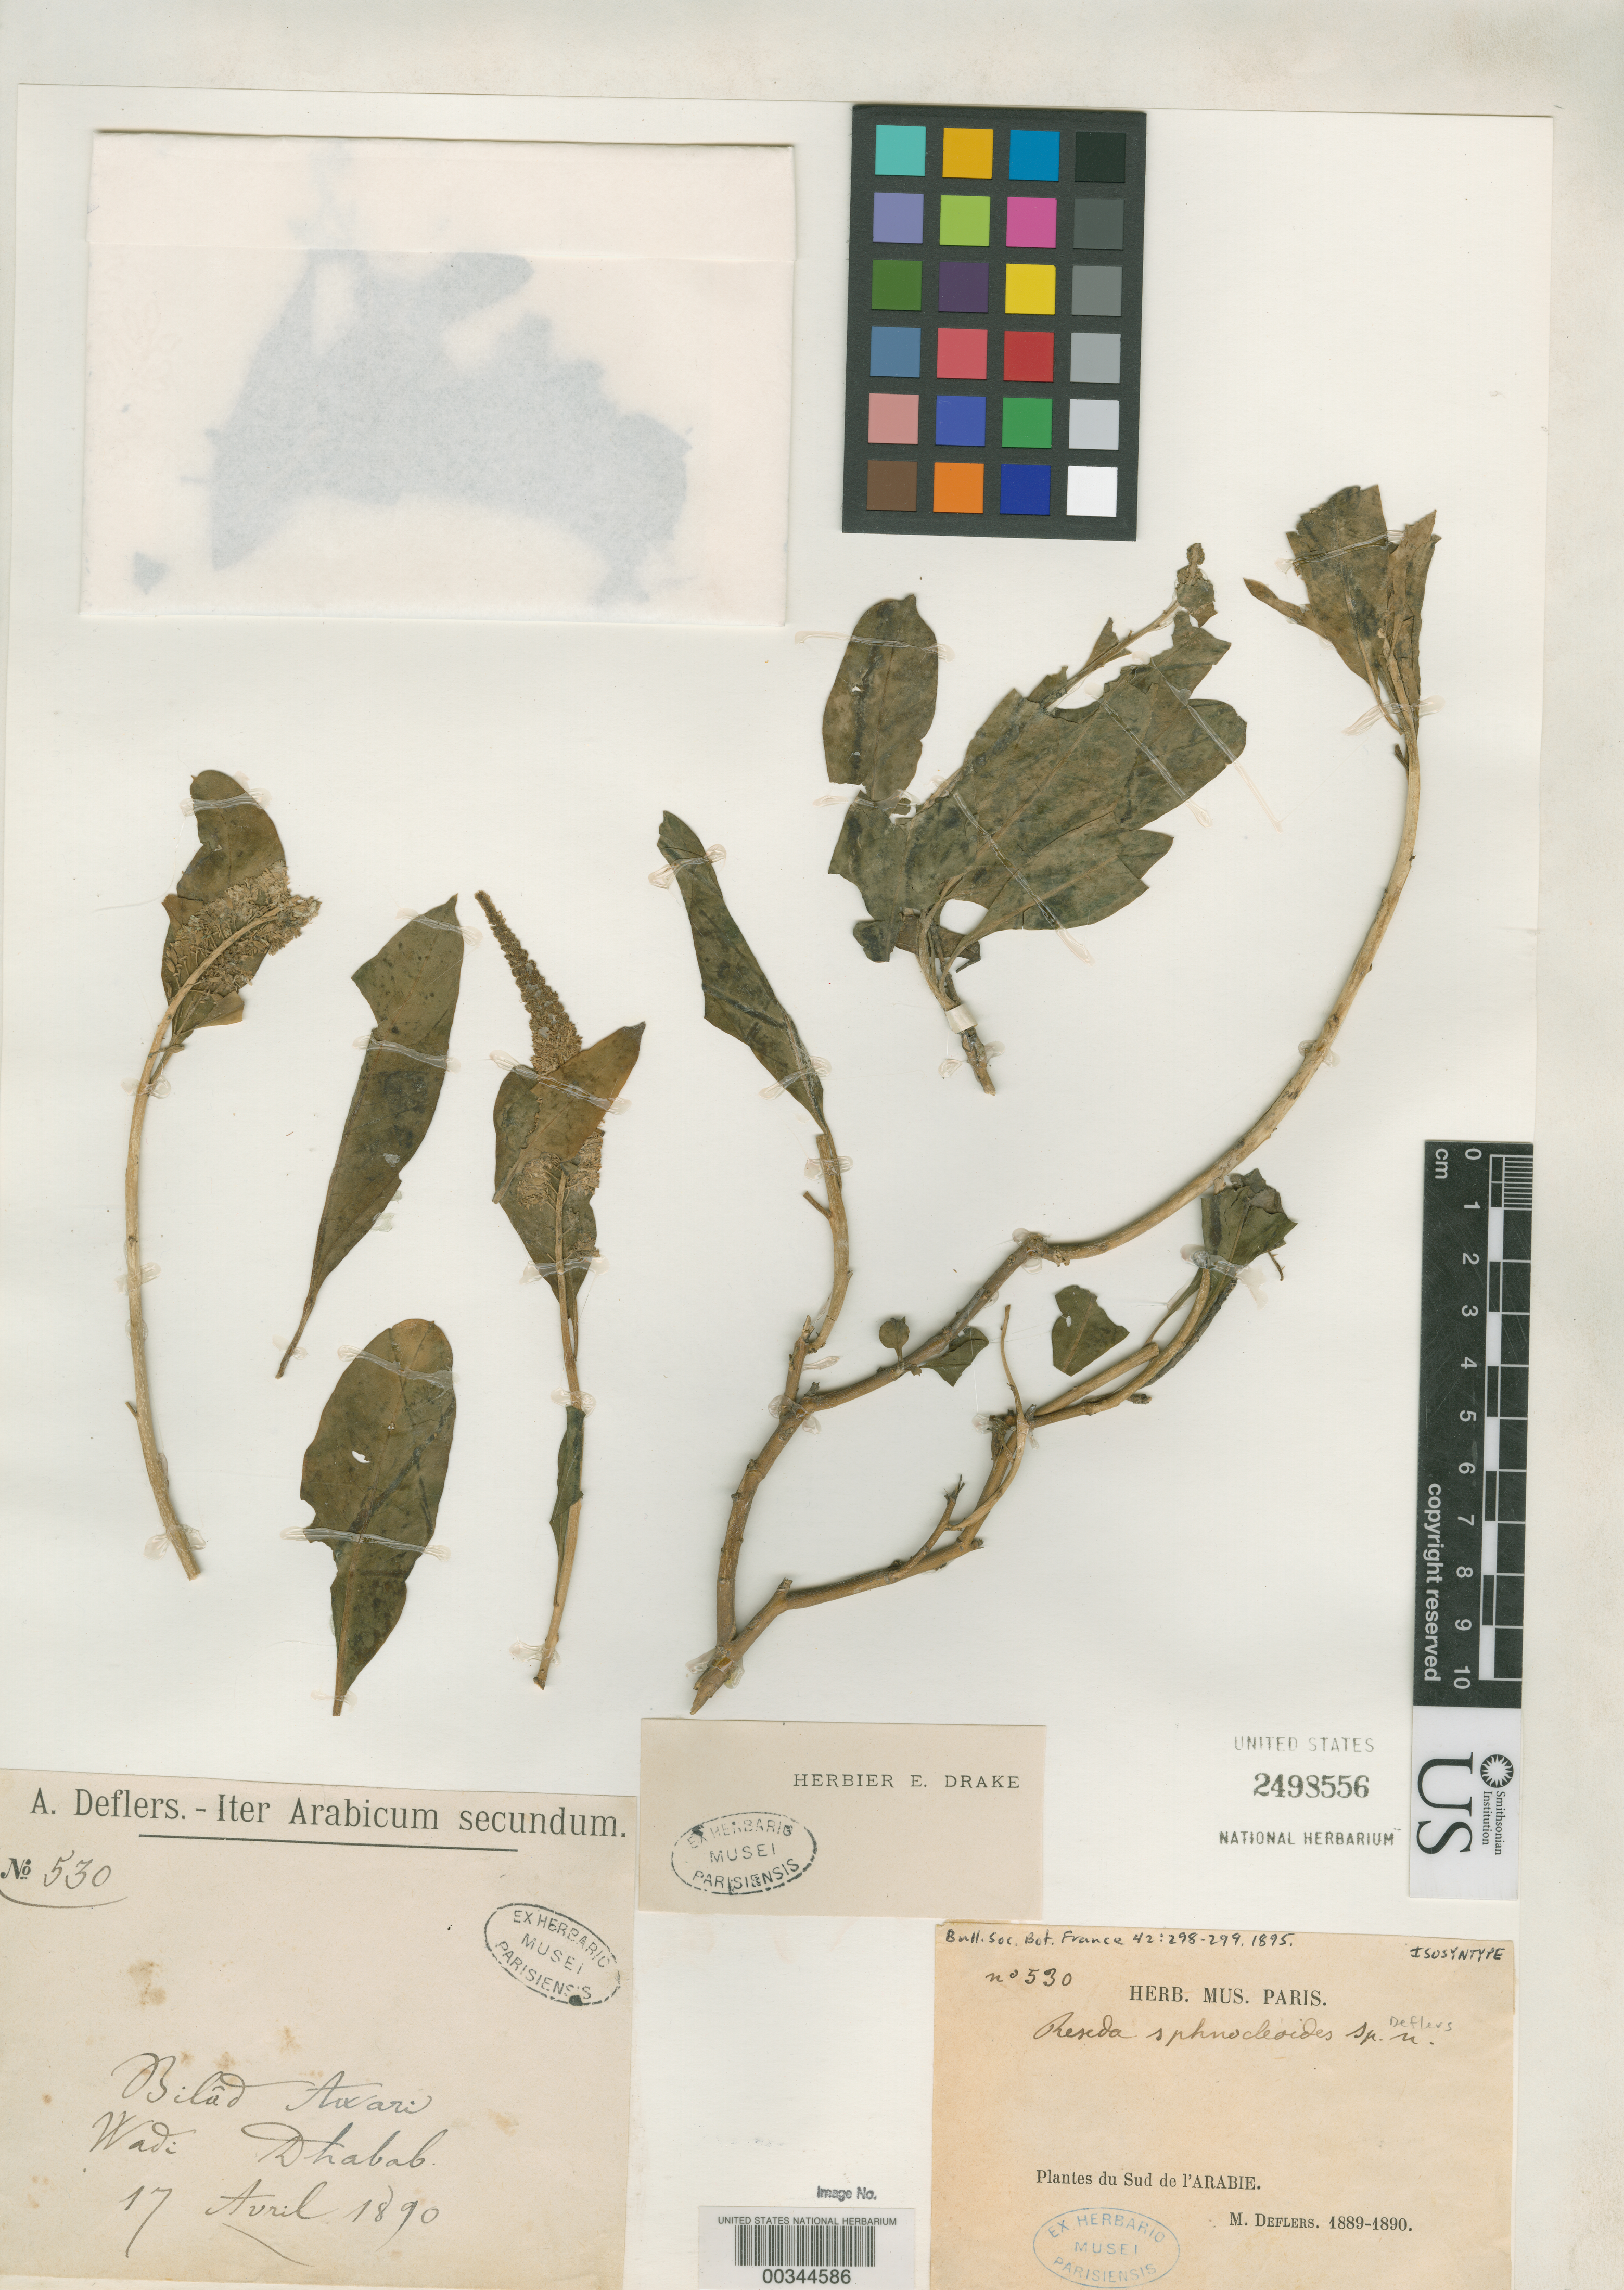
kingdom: Plantae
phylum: Tracheophyta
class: Magnoliopsida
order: Brassicales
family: Resedaceae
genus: Reseda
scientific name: Reseda sphenocleoides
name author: Deflers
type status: Isosyntype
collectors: A. Deflers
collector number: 530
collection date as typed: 17 Apr 1890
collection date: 1890-04-17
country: Yemen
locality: Arabia. Bilad Awari, Wadi Dhabab.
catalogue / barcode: US 2498556